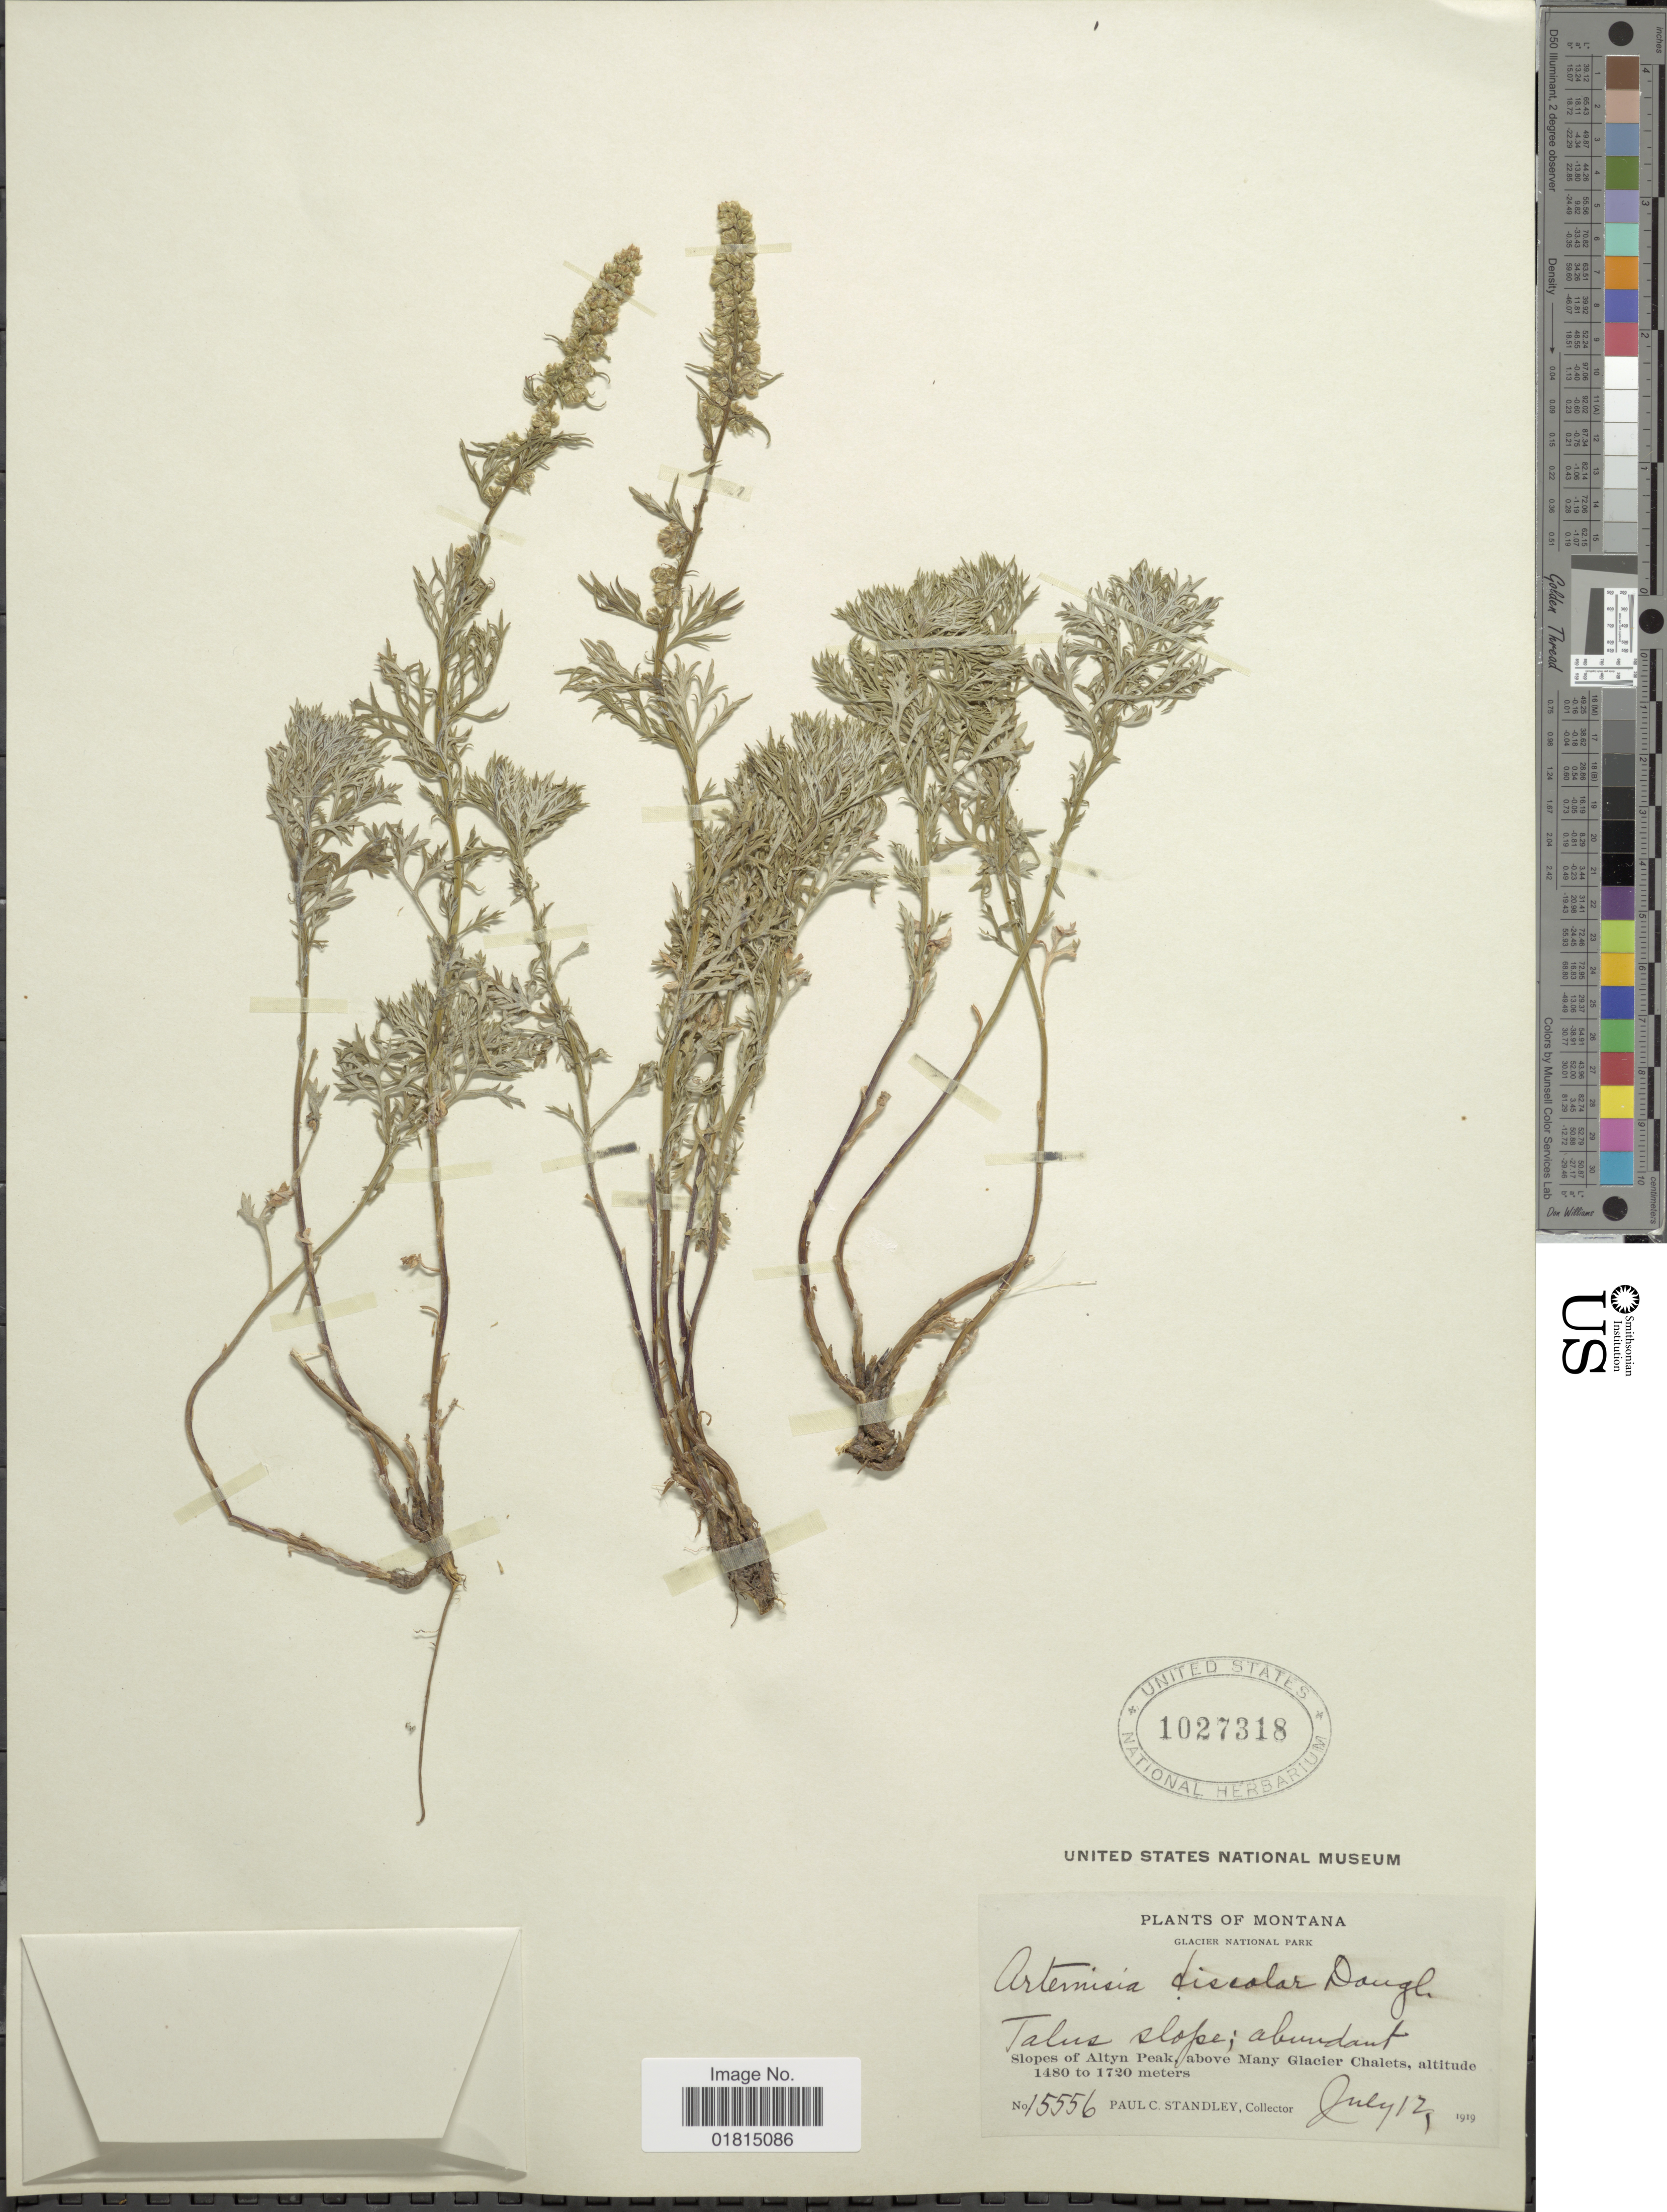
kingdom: Plantae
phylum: Tracheophyta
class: Magnoliopsida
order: Asterales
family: Asteraceae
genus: Artemisia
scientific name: Artemisia discolor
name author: Douglas ex DC.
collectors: P. C. Standley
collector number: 15556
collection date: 1919-07-12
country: United States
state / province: Montana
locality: Glacier National Park. Slopes of Altyn Peak, above Many Glacier Chalets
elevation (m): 1480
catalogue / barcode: US 1027318